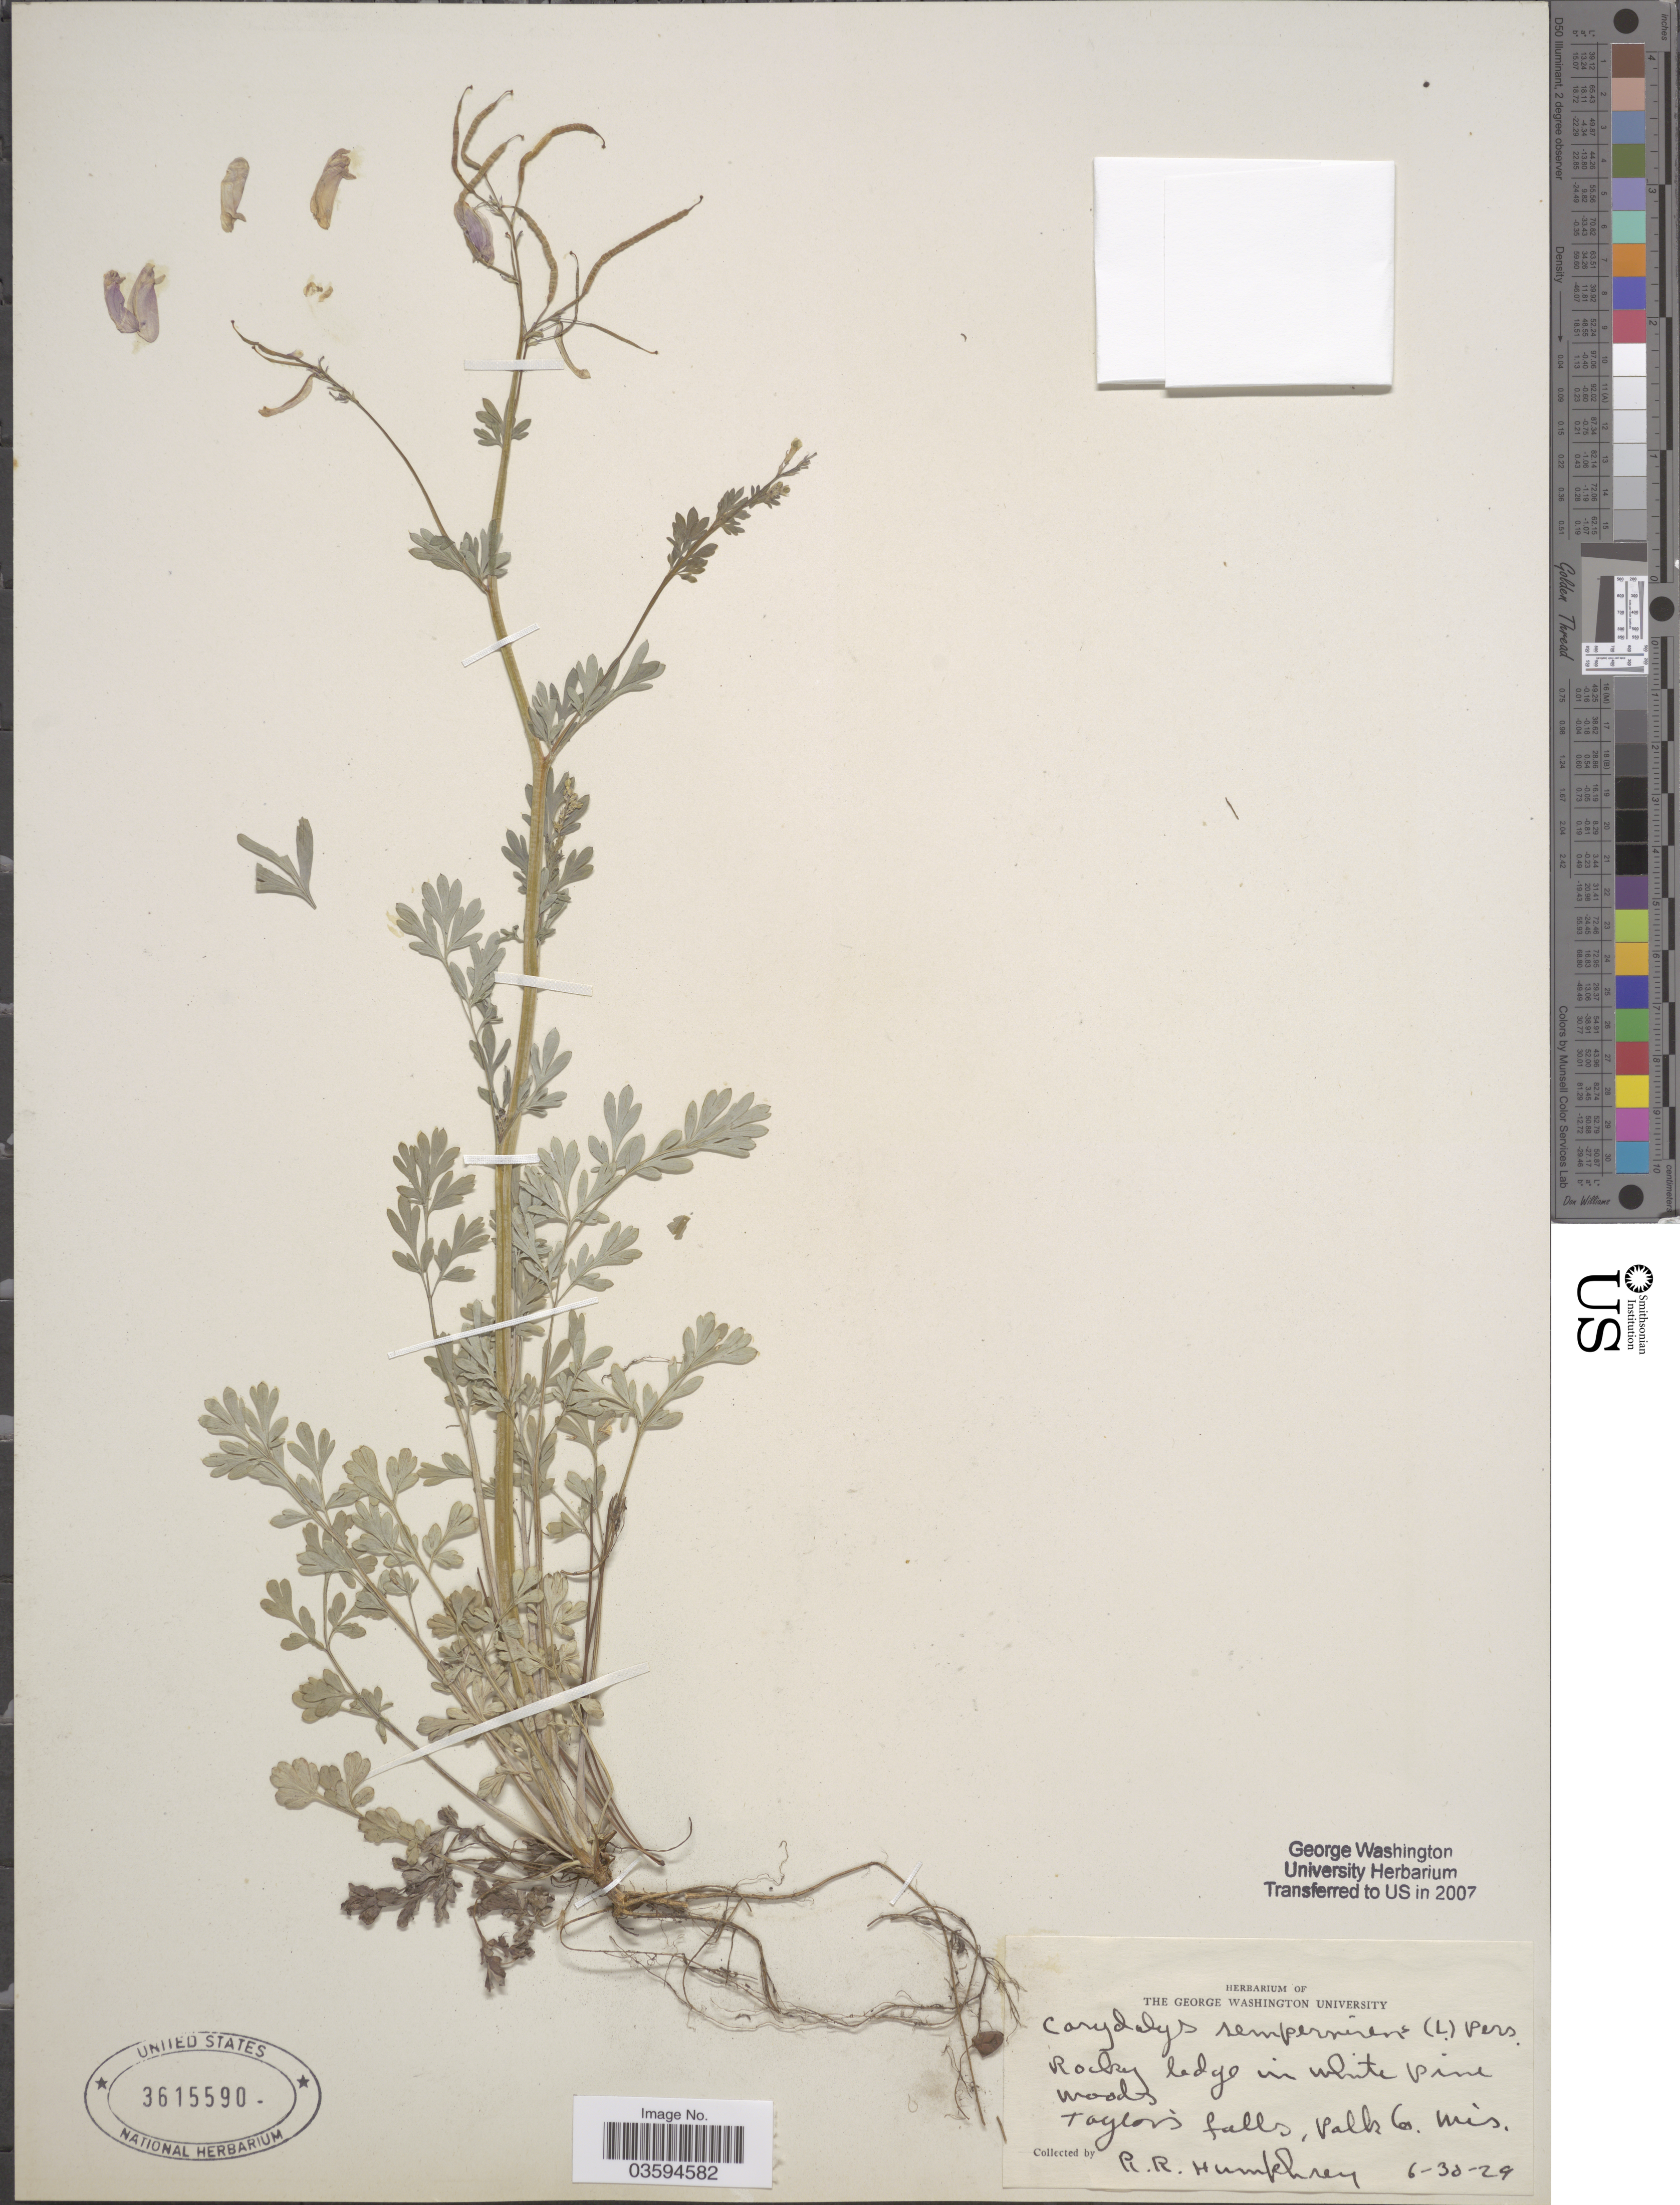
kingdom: Plantae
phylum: Tracheophyta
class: Magnoliopsida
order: Ranunculales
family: Papaveraceae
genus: Capnoides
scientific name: Capnoides sempervirens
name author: (L.) Borkh.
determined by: Strong, M. T., (US), Smithsonian Institution - National Museum of Natural History (UNITED STATES)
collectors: R. Humphrey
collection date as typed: Transcribed d/m/y: 30/6/29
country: United States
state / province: Mississippi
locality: Rocky ledge in White Pine woods. Taylor's falls, Polk Co.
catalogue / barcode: US 3615590